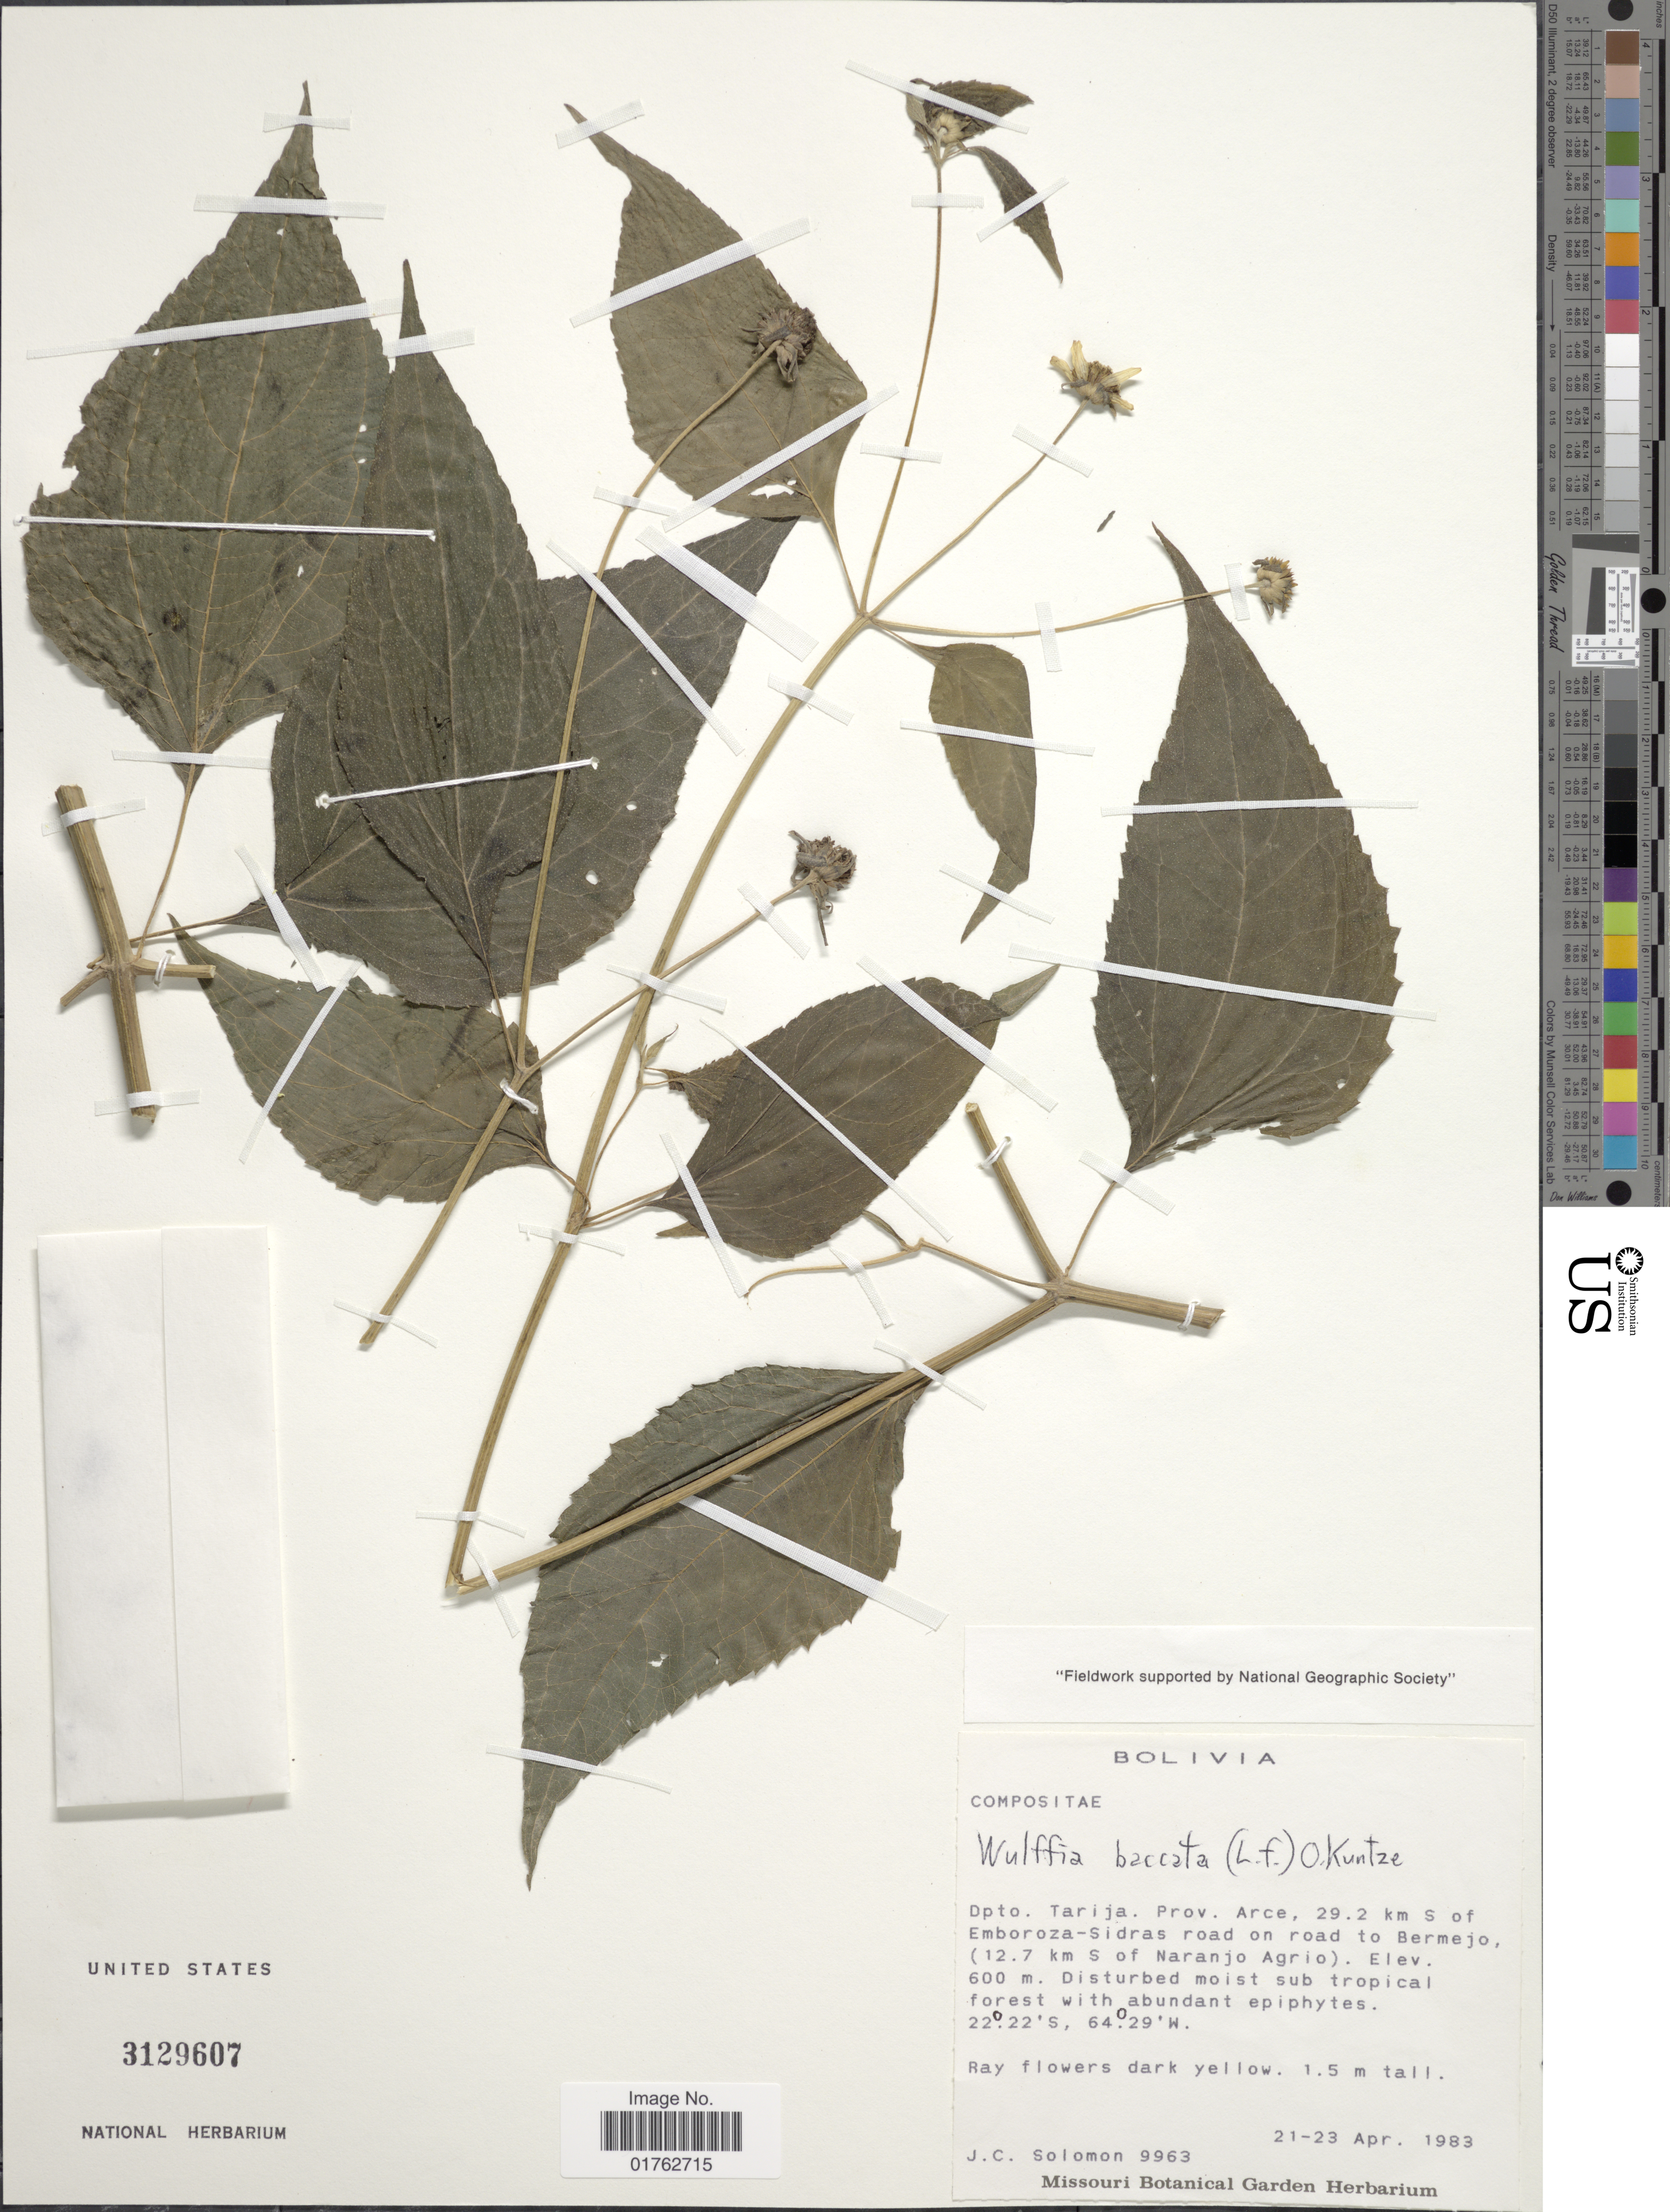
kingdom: Plantae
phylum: Tracheophyta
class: Magnoliopsida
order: Asterales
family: Asteraceae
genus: Wulffia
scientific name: Wulffia baccata var. baccata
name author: (L.) Kuntze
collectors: J. C. Solomon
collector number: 9963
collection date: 1983-04-21/1983-04-23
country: Bolivia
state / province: Tarija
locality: Dpto. Tarija, Prov. Acre, 29.2 km S of Emboroza-Sidras road on road to Bermejo, (12.7 km S of Naranjo Agrio)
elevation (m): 600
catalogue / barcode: US 3129607